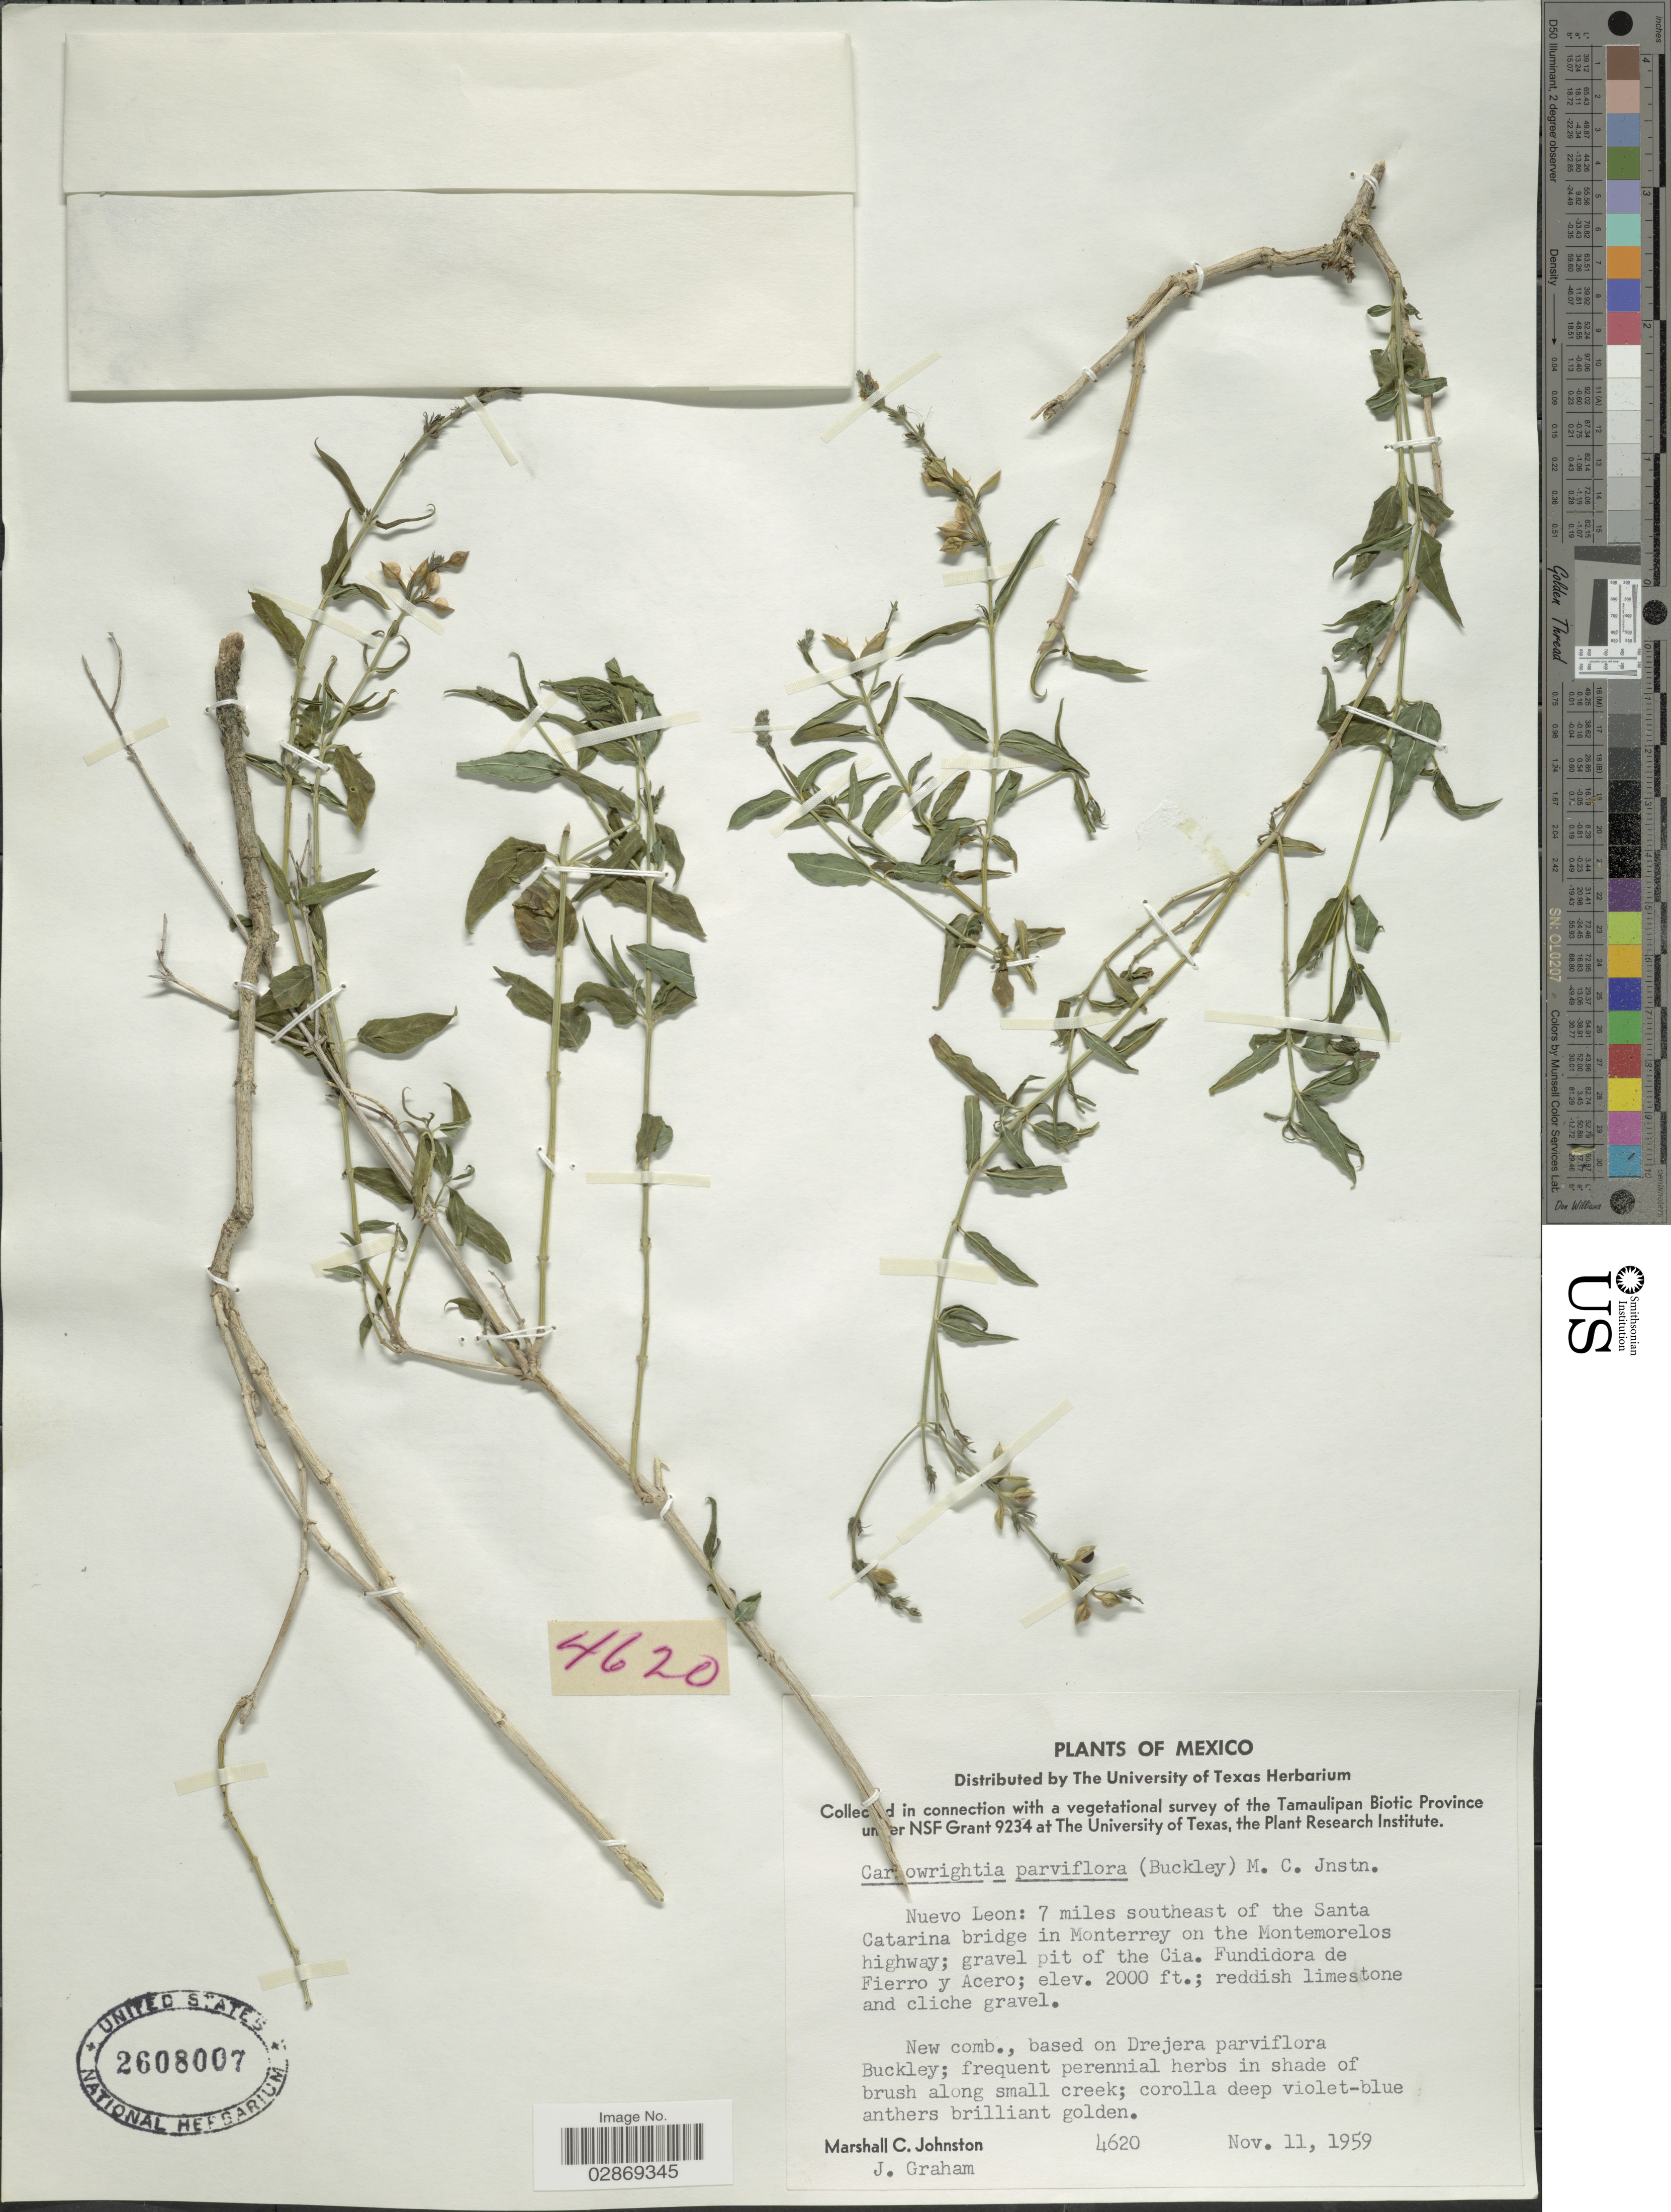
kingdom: Plantae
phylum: Tracheophyta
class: Magnoliopsida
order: Lamiales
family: Acanthaceae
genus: Carlowrightia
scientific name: Carlowrightia parviflora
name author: (Buckley) Wassh.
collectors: M. Johnston & J. Graham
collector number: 4620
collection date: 1959-11-11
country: Mexico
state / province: Nuevo León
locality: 7 miles southeast of The Santa Catarina bridge in Monterrey on the Montemorelos highway; gravel pit of the Cia. Fundidora de Fierro y Acero.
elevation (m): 610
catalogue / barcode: US 2608007